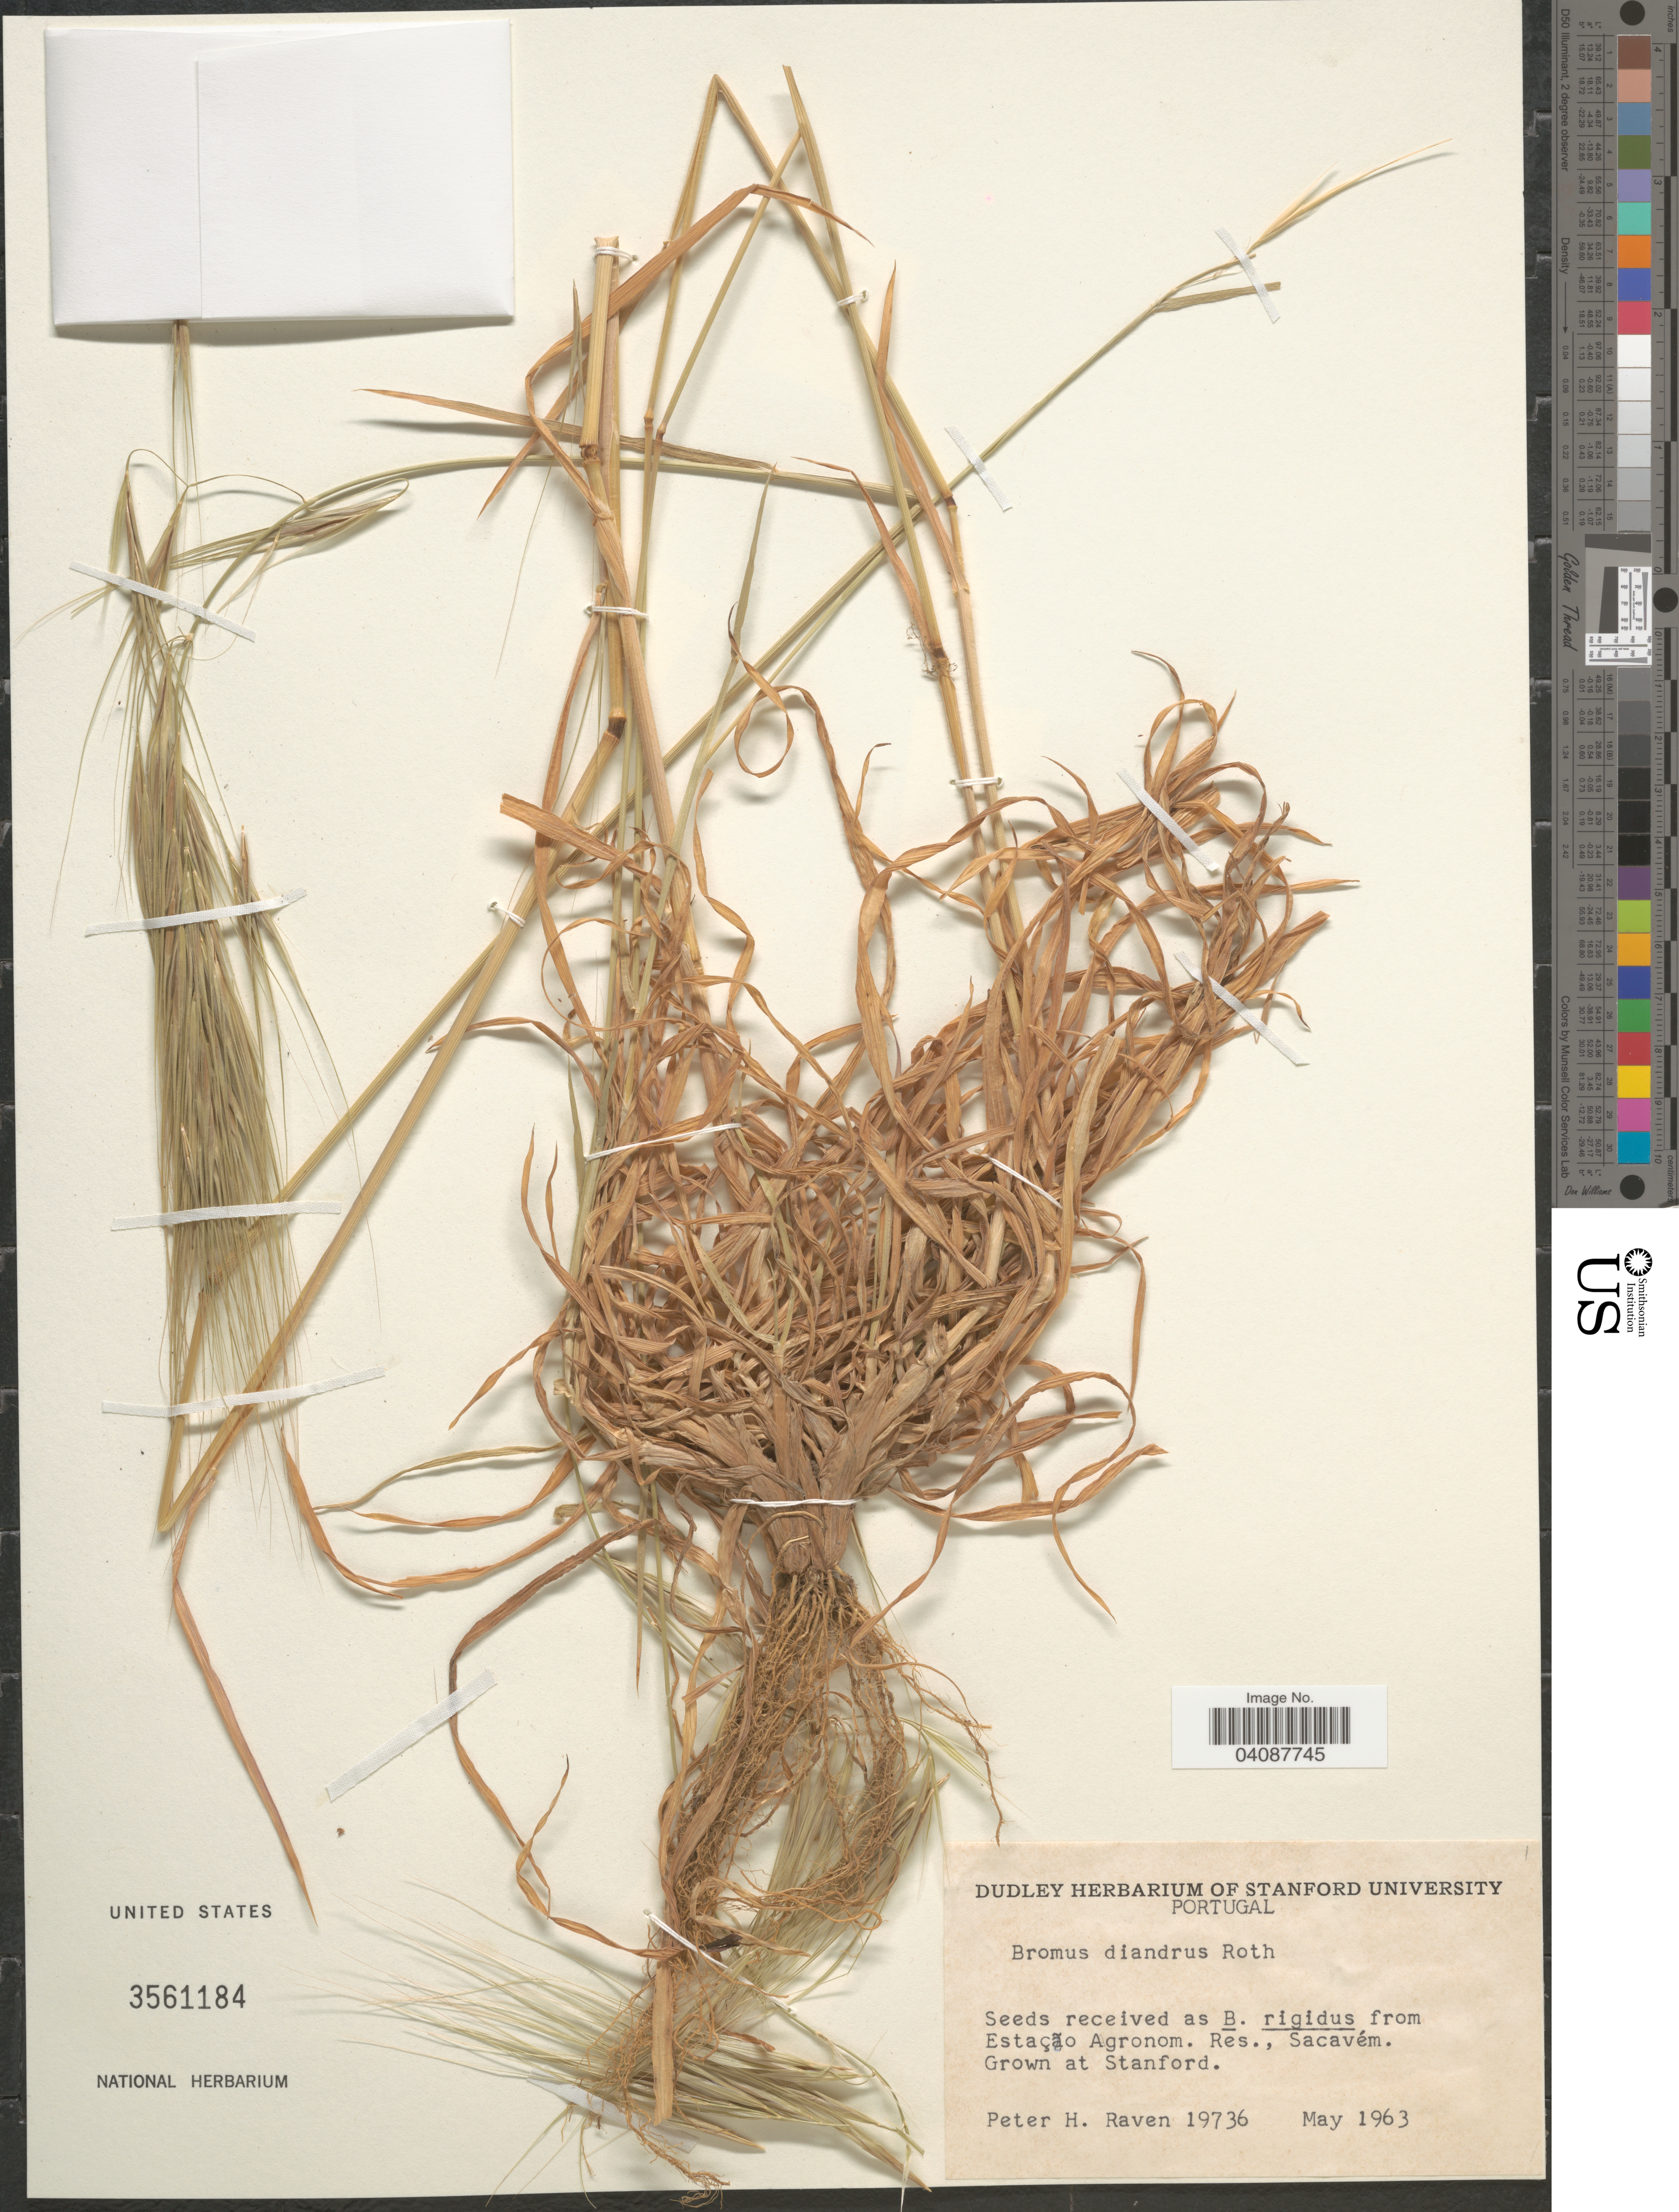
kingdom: Plantae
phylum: Tracheophyta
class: Liliopsida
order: Poales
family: Poaceae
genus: Bromus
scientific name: Bromus diandrus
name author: Roth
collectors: P. Raven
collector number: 19736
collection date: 1963-05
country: Portugal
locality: Grown at Stanford.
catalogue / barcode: US 3561184